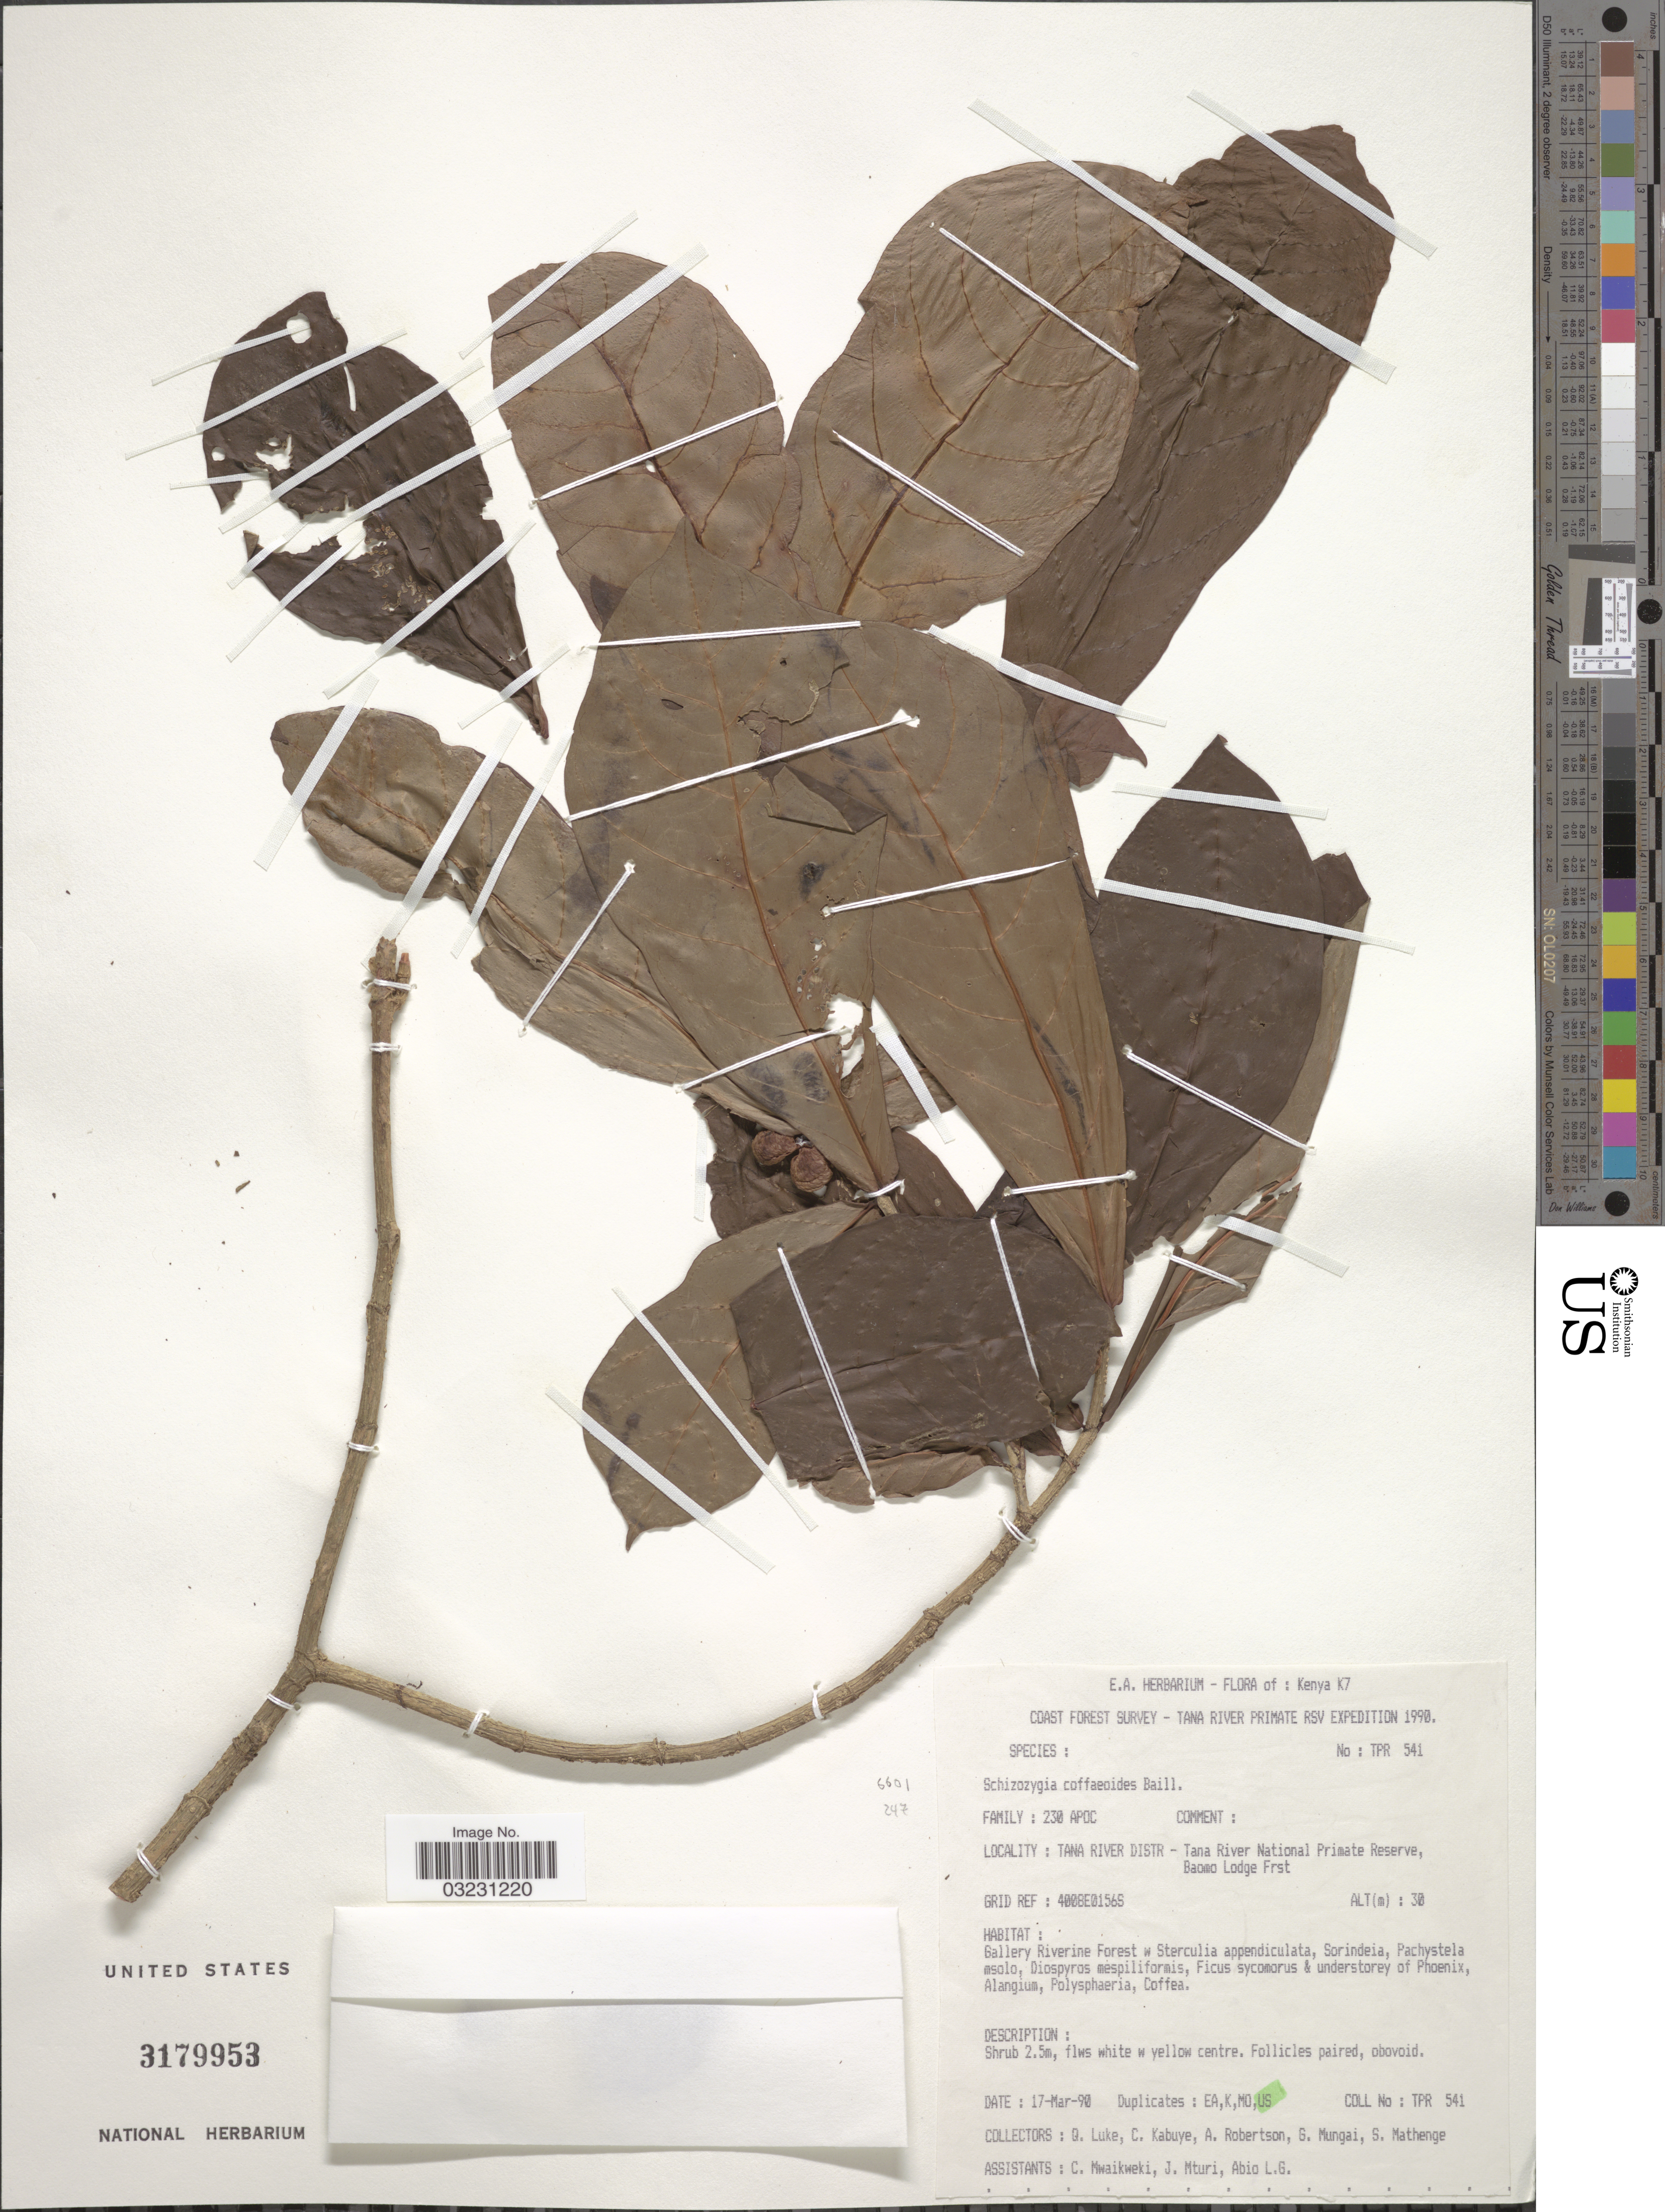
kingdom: Plantae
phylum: Tracheophyta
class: Magnoliopsida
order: Gentianales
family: Apocynaceae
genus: Schizozygia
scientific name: Schizozygia coffaeoides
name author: Baill.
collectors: Q. Luke, C. Kabuye, A. Robertson, G. Mungai & et al.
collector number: TPR 541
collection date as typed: Transcribed d/m/y: 17/3/90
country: Kenya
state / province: Tana River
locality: K7. Coast Forest - Tana River Primate RSV. Tana River National Primate Reserve, Baomo Lodge Frst. Grid Ref: 400BE0156S.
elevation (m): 30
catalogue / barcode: US 3179953